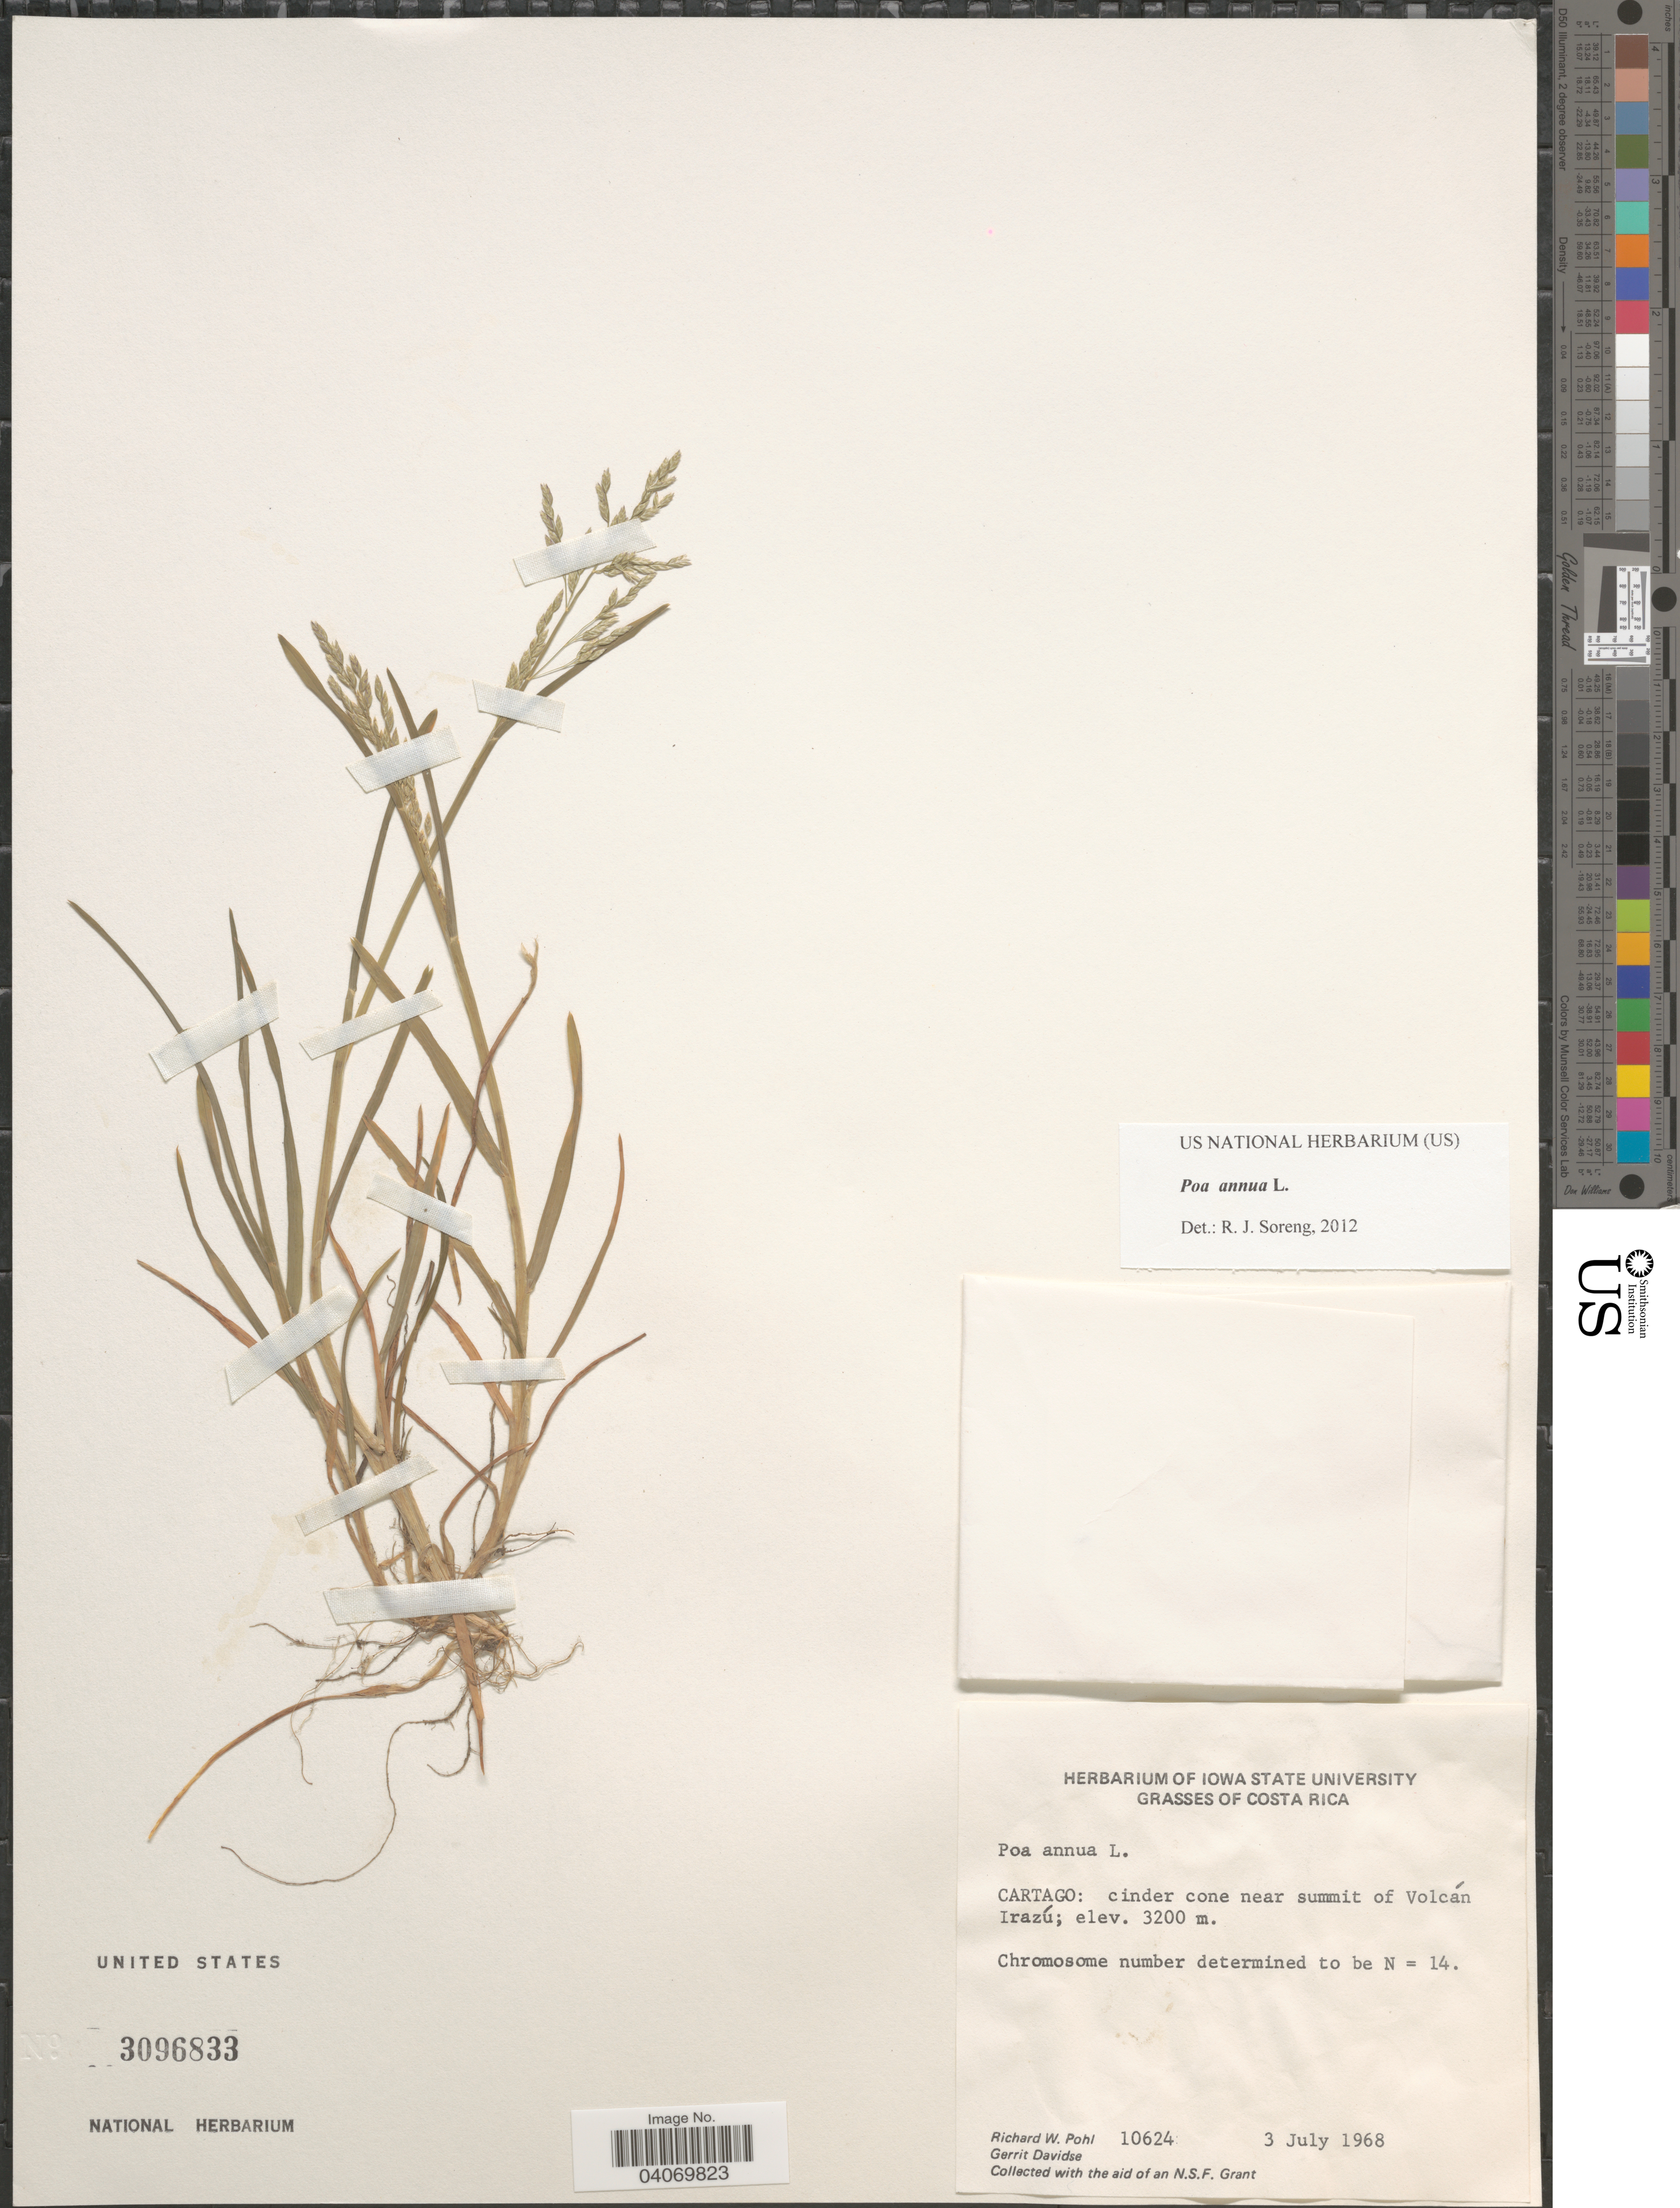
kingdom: Plantae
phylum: Tracheophyta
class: Liliopsida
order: Poales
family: Poaceae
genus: Poa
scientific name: Poa annua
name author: L.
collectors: R. W. Pohl & G. Davidse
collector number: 10624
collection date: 1968-07-03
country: Costa Rica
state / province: Cartago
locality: Cinder cone near summit of Volcán Irazú.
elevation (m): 3200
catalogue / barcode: US 3096833